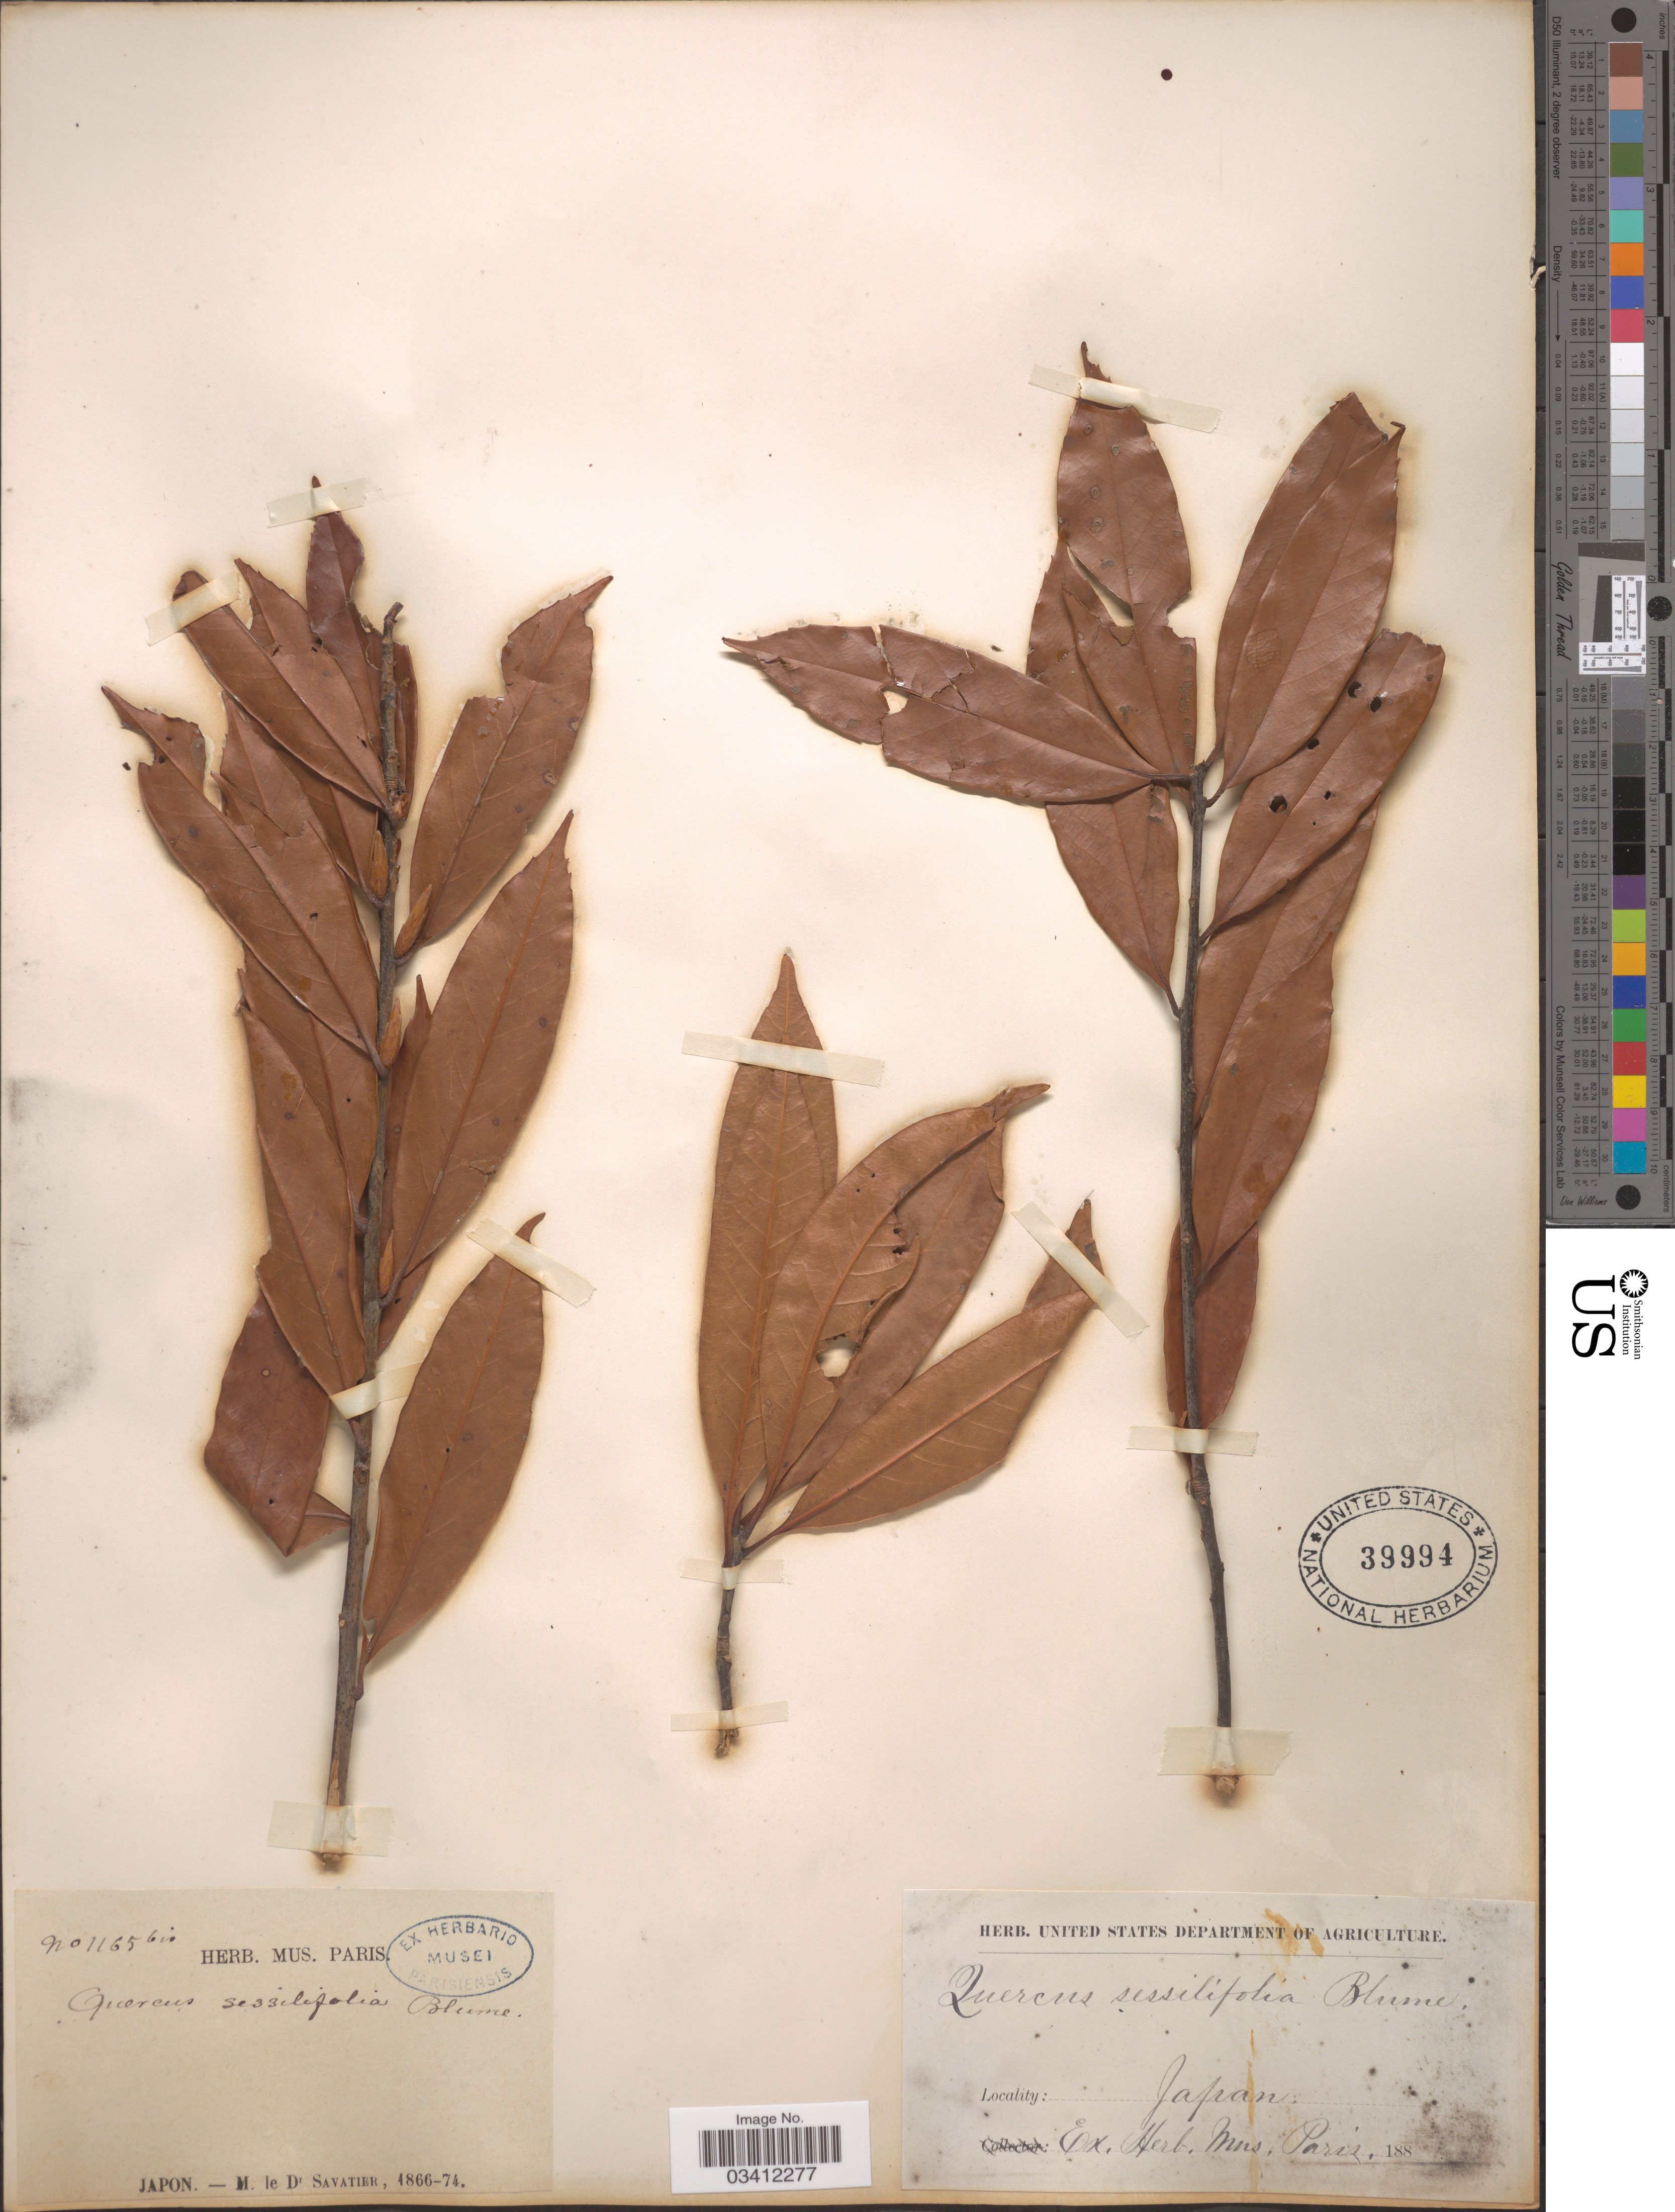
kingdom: Plantae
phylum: Tracheophyta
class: Magnoliopsida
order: Fagales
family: Fagaceae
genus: Quercus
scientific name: Quercus sessiliflora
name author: Salisb.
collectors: M. Savatier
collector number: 1165bis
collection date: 1866/1874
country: Japan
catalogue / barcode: US 39994